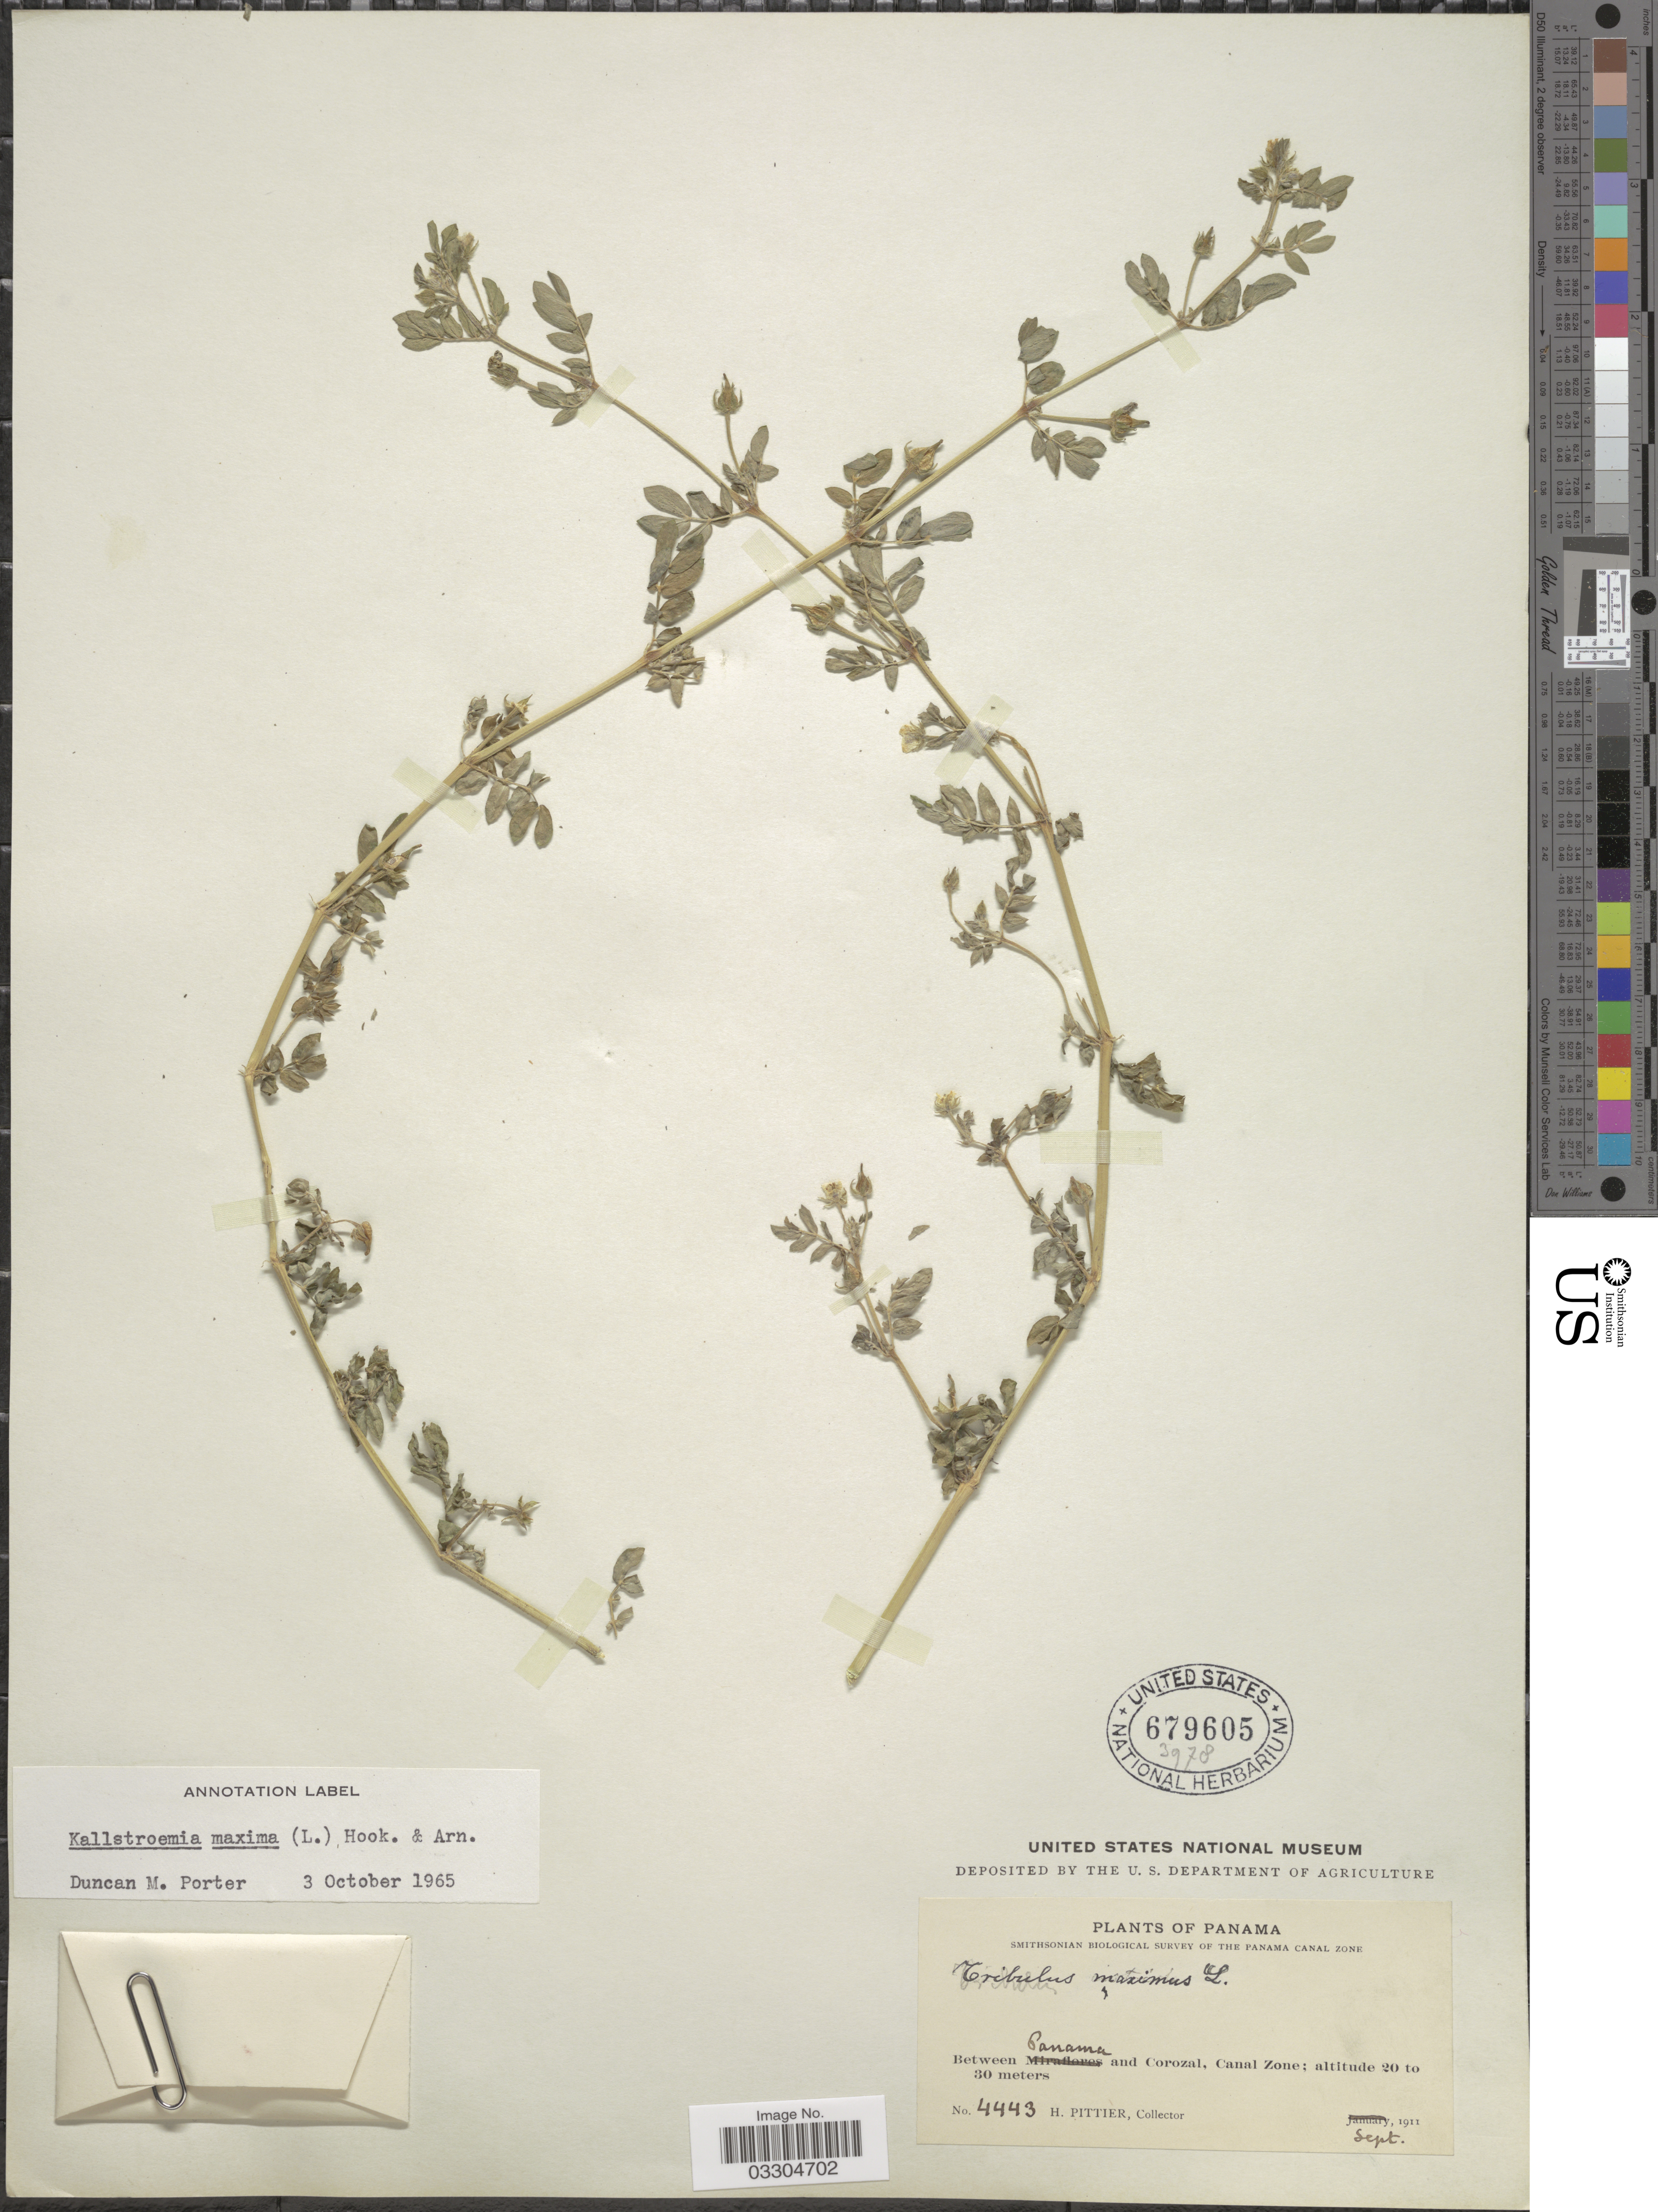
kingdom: Plantae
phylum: Tracheophyta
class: Magnoliopsida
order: Zygophyllales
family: Zygophyllaceae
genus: Kallstroemia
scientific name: Kallstroemia maxima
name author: (L.) Hook. & Arn.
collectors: H. F. Pittier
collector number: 4443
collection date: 1911-09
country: Panama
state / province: Colón / Panamá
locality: Between Panama and Corozal, Canal Zone.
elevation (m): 20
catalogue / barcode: US 679605